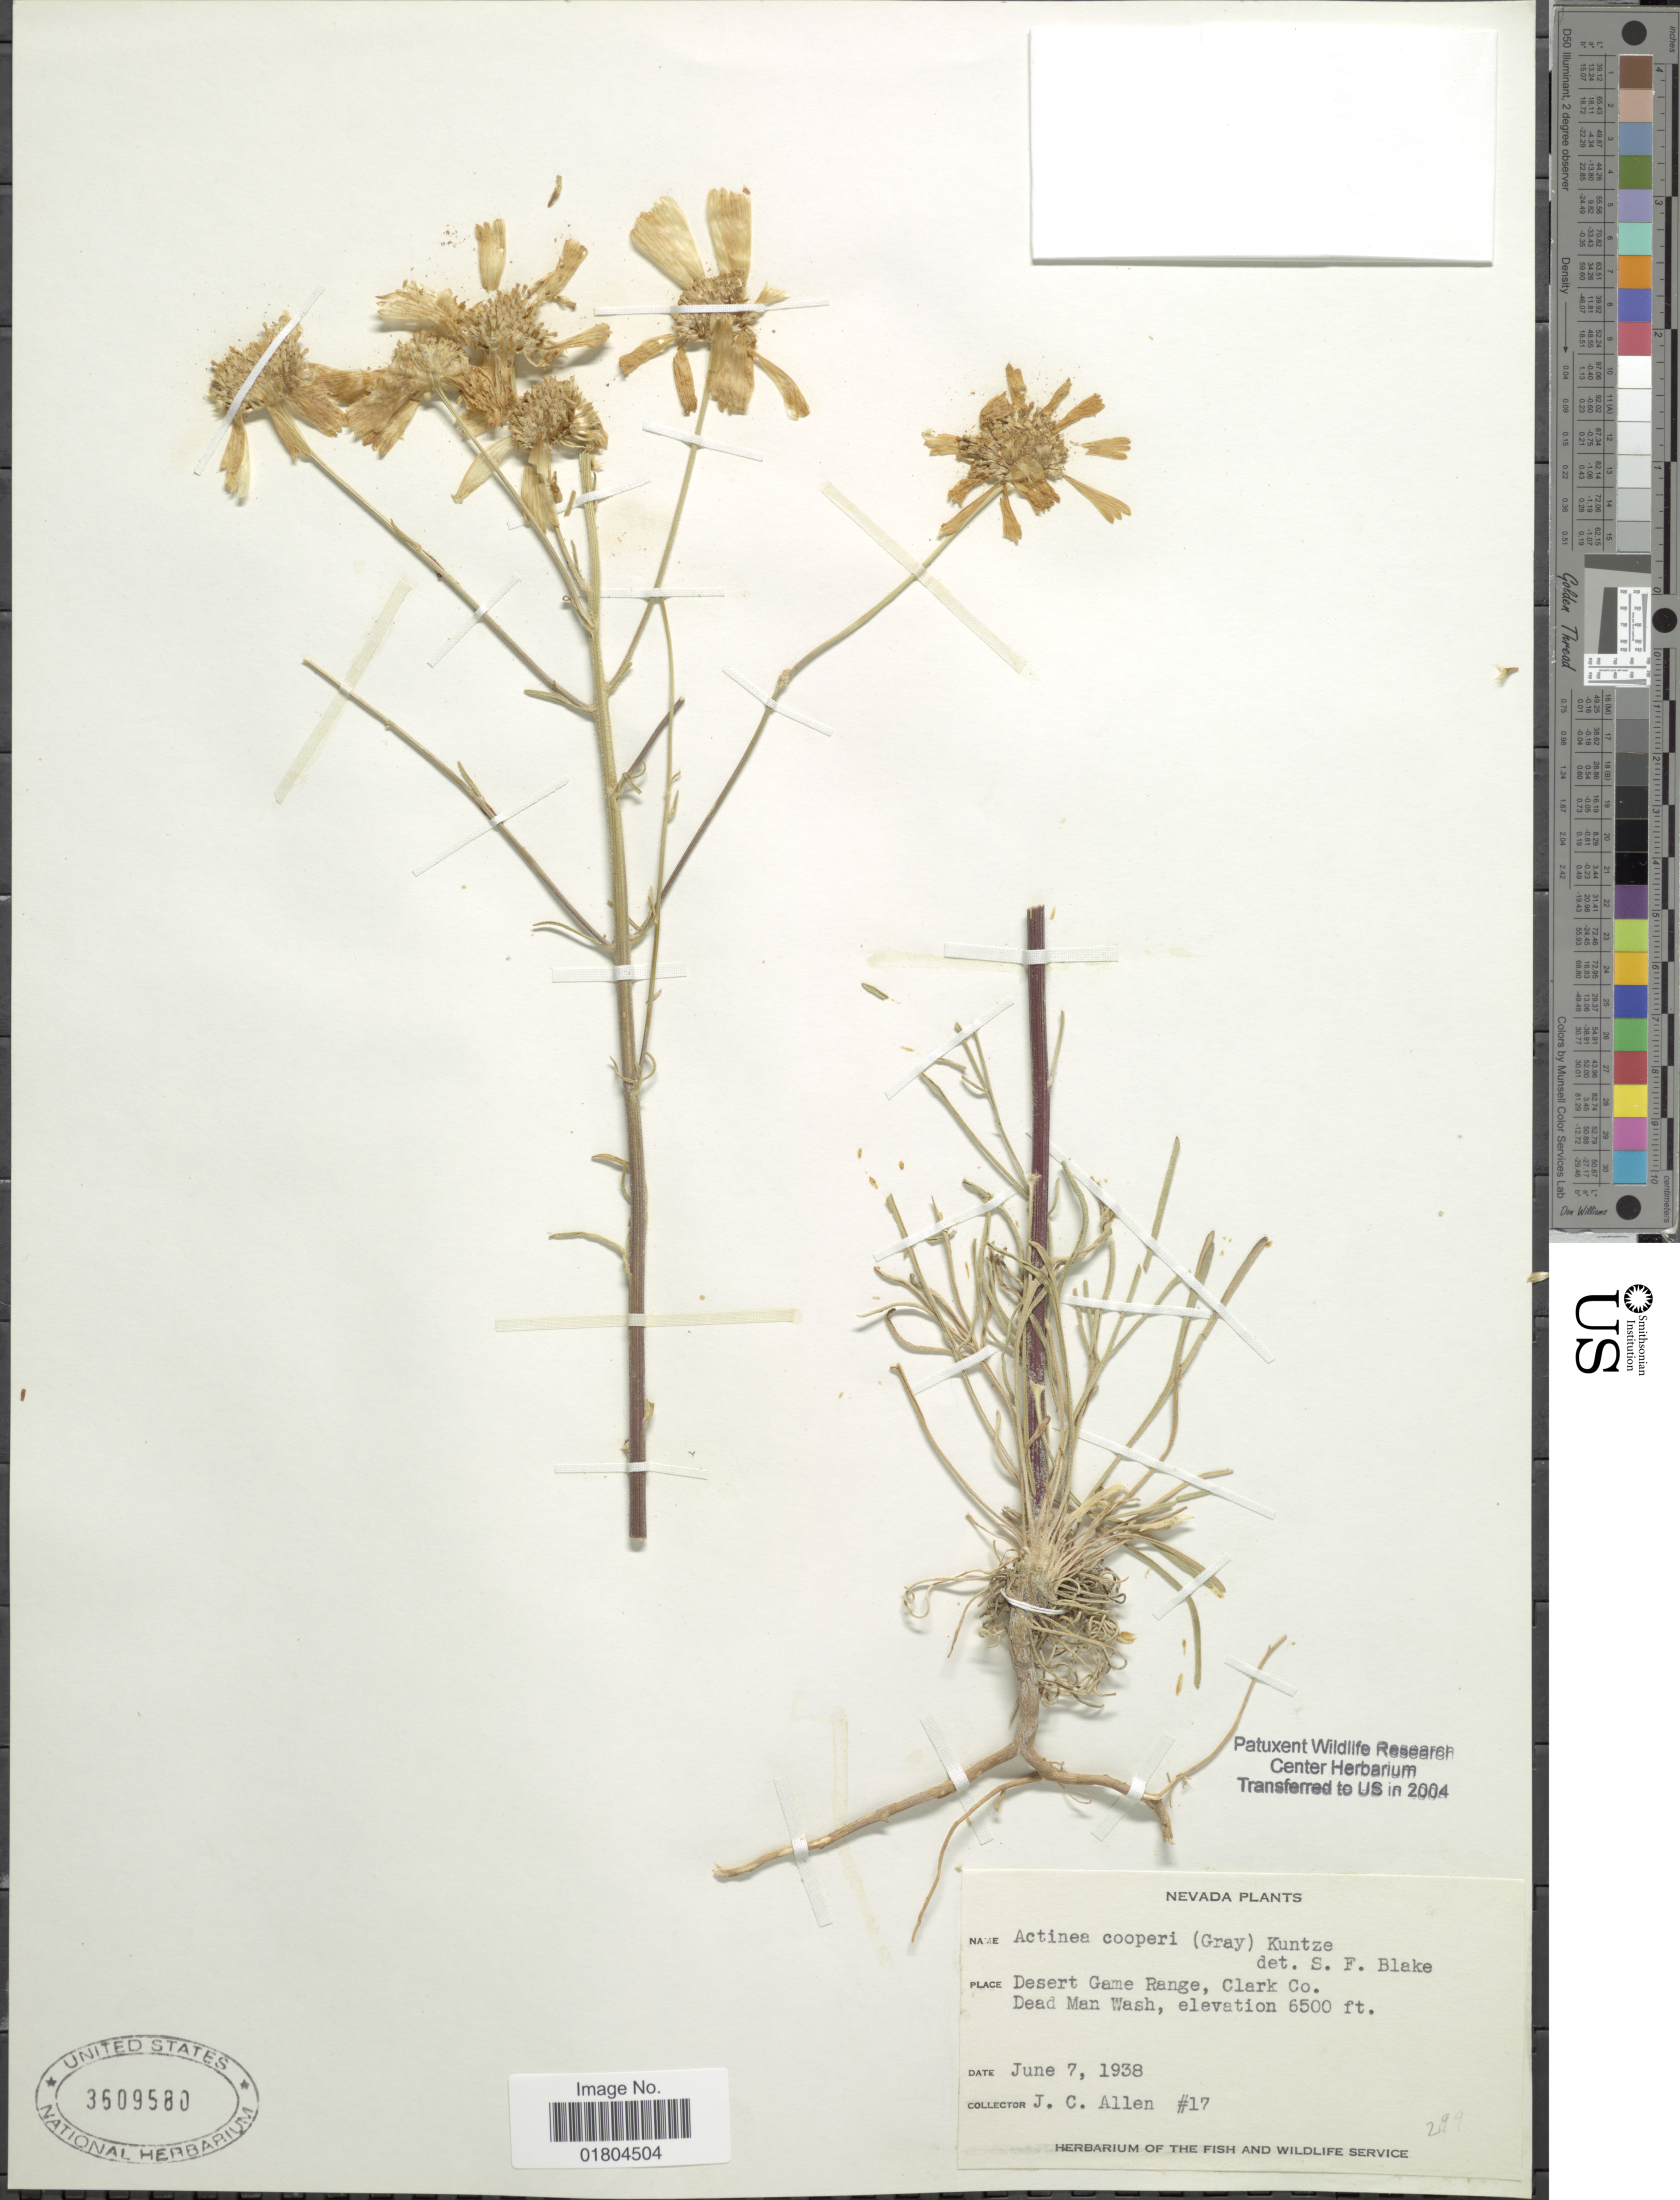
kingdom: Plantae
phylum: Tracheophyta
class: Magnoliopsida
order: Asterales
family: Asteraceae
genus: Hymenoxys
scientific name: Hymenoxys cooperi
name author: (A. Gray) Cockerell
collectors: J. C. Allen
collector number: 17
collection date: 1938-06-07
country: United States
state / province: Nevada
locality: Desert Game Range, Clark Co. Dead Man Wash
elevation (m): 1981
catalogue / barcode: US 3609580